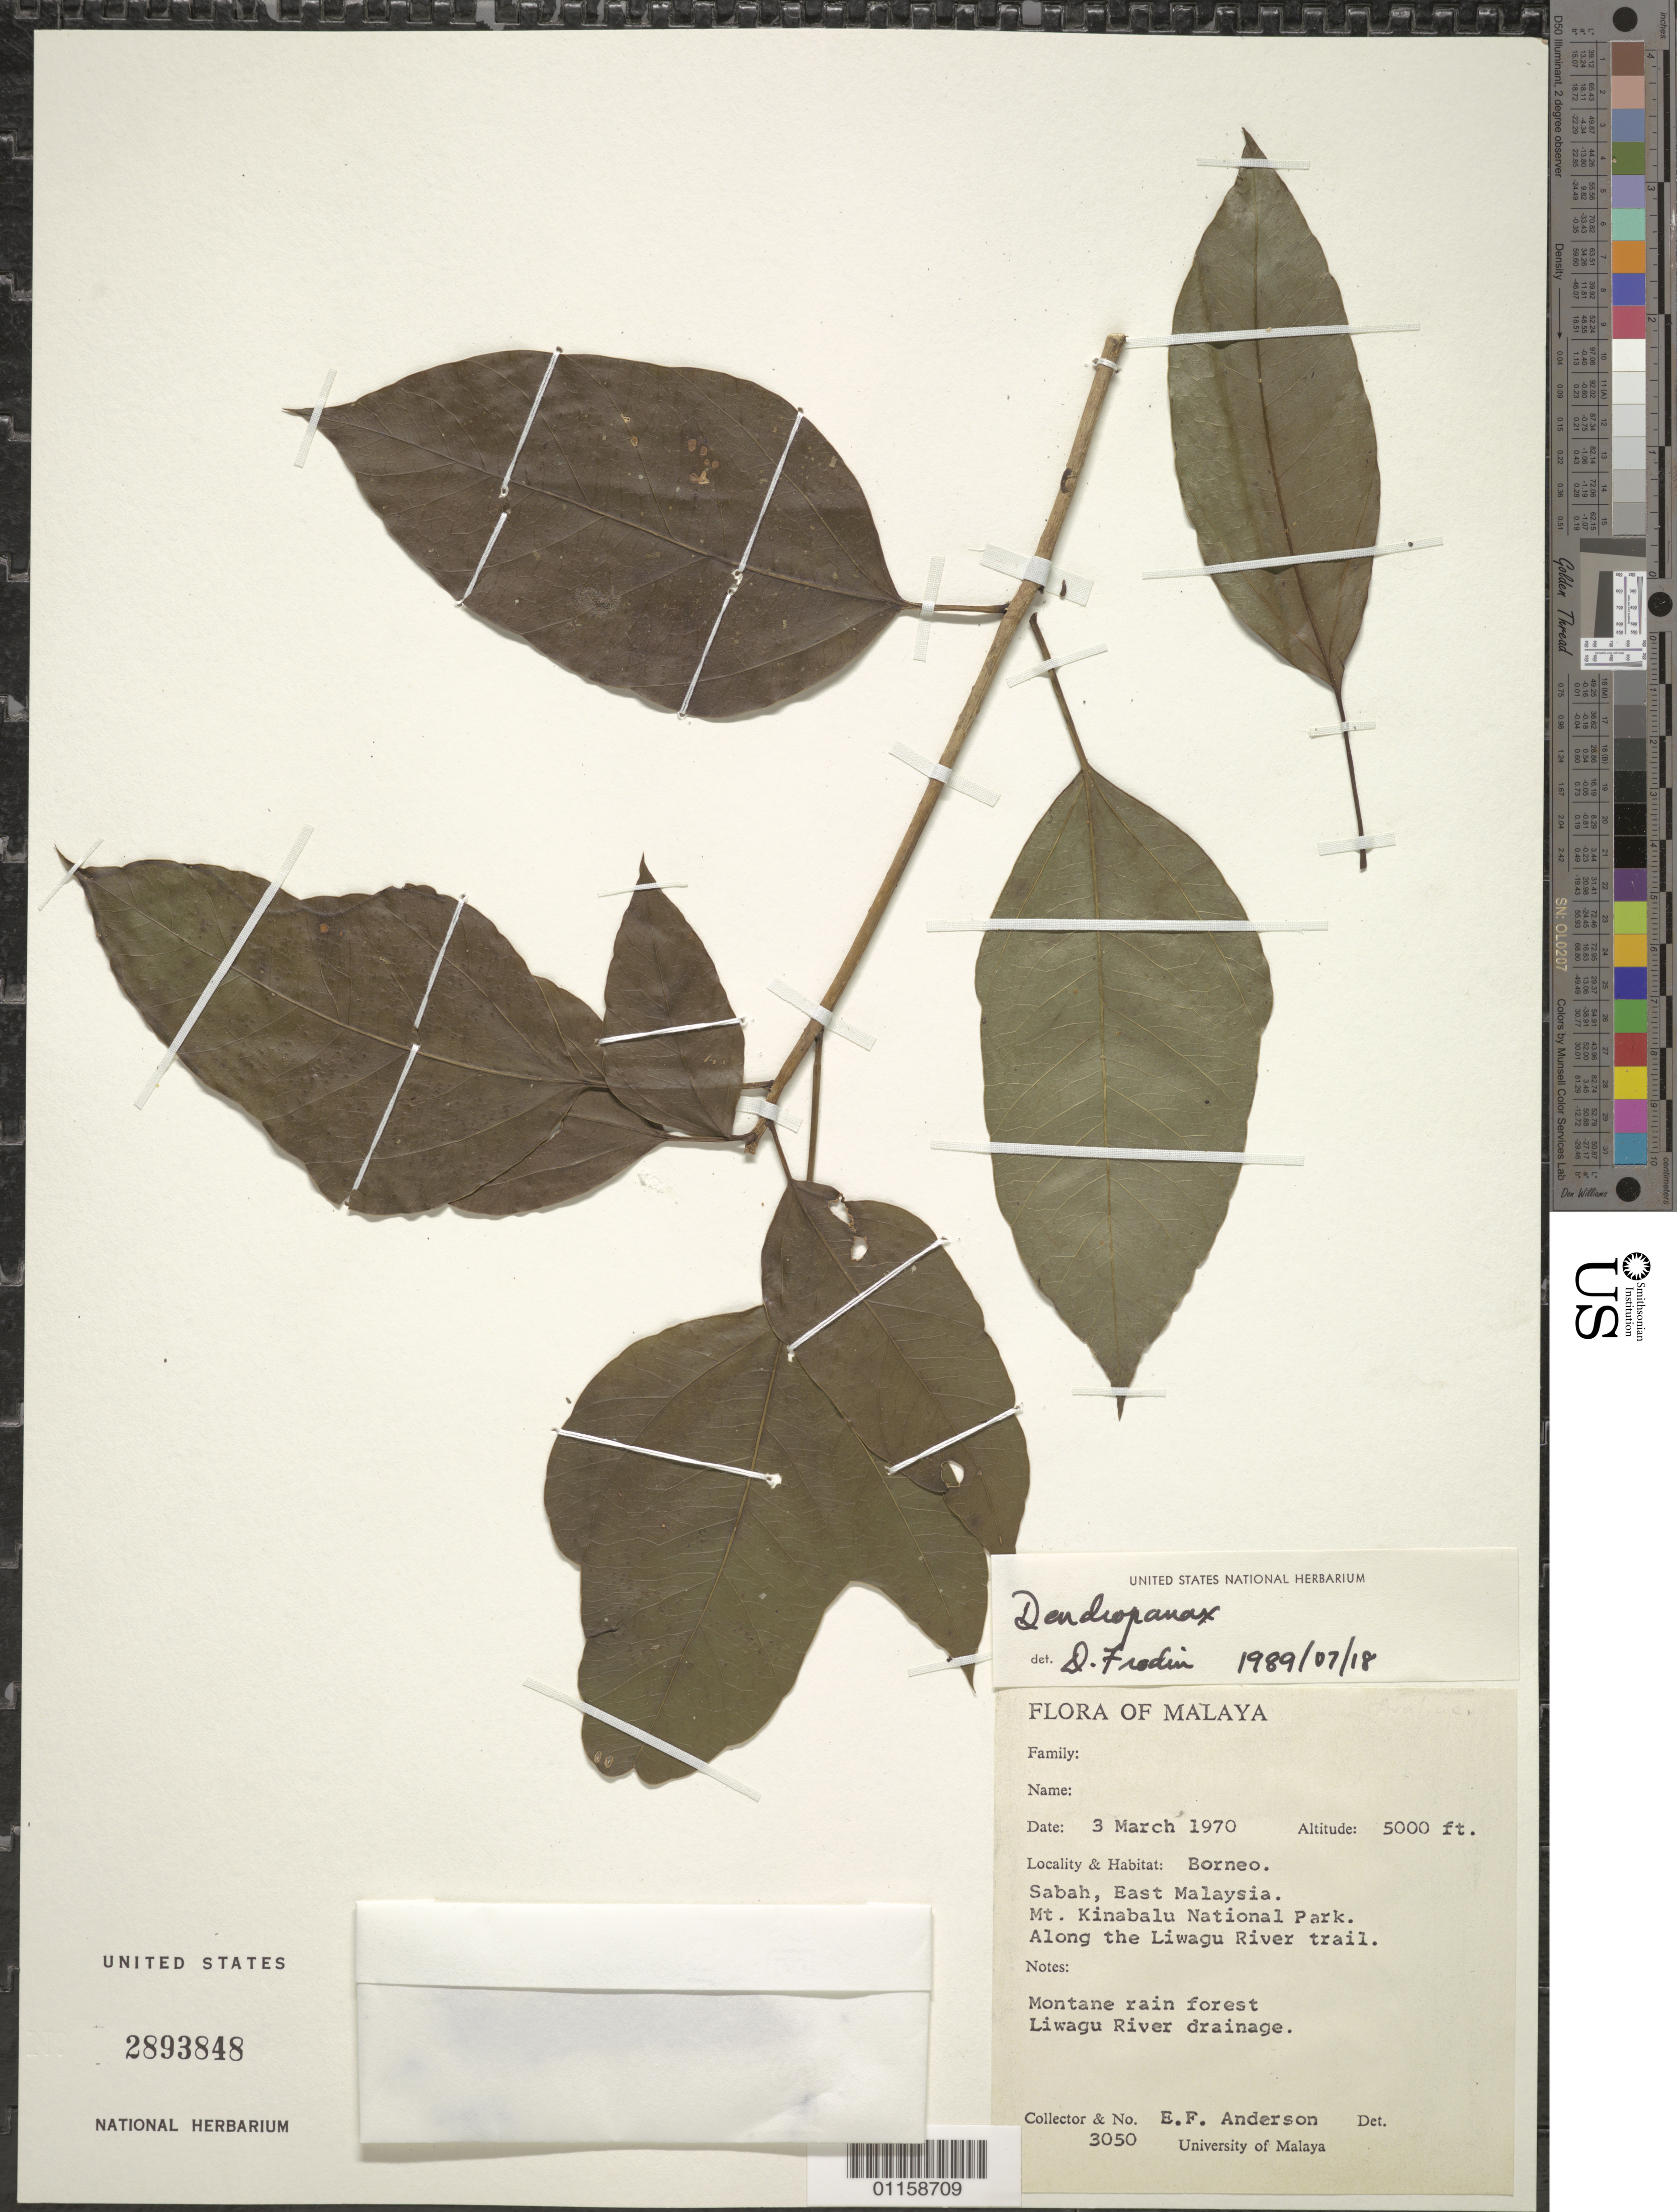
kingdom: Plantae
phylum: Tracheophyta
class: Magnoliopsida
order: Apiales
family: Araliaceae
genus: Dendropanax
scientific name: Dendropanax sp.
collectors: E. F. Anderson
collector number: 3050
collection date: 1970-03-03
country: Malaysia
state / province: Borneo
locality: Sabah, Mt. Kinabalu National Park. Along the Liwagu River trail. Liwagu River drainage.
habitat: Montane rain forest.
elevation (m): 1524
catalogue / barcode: US 2893848